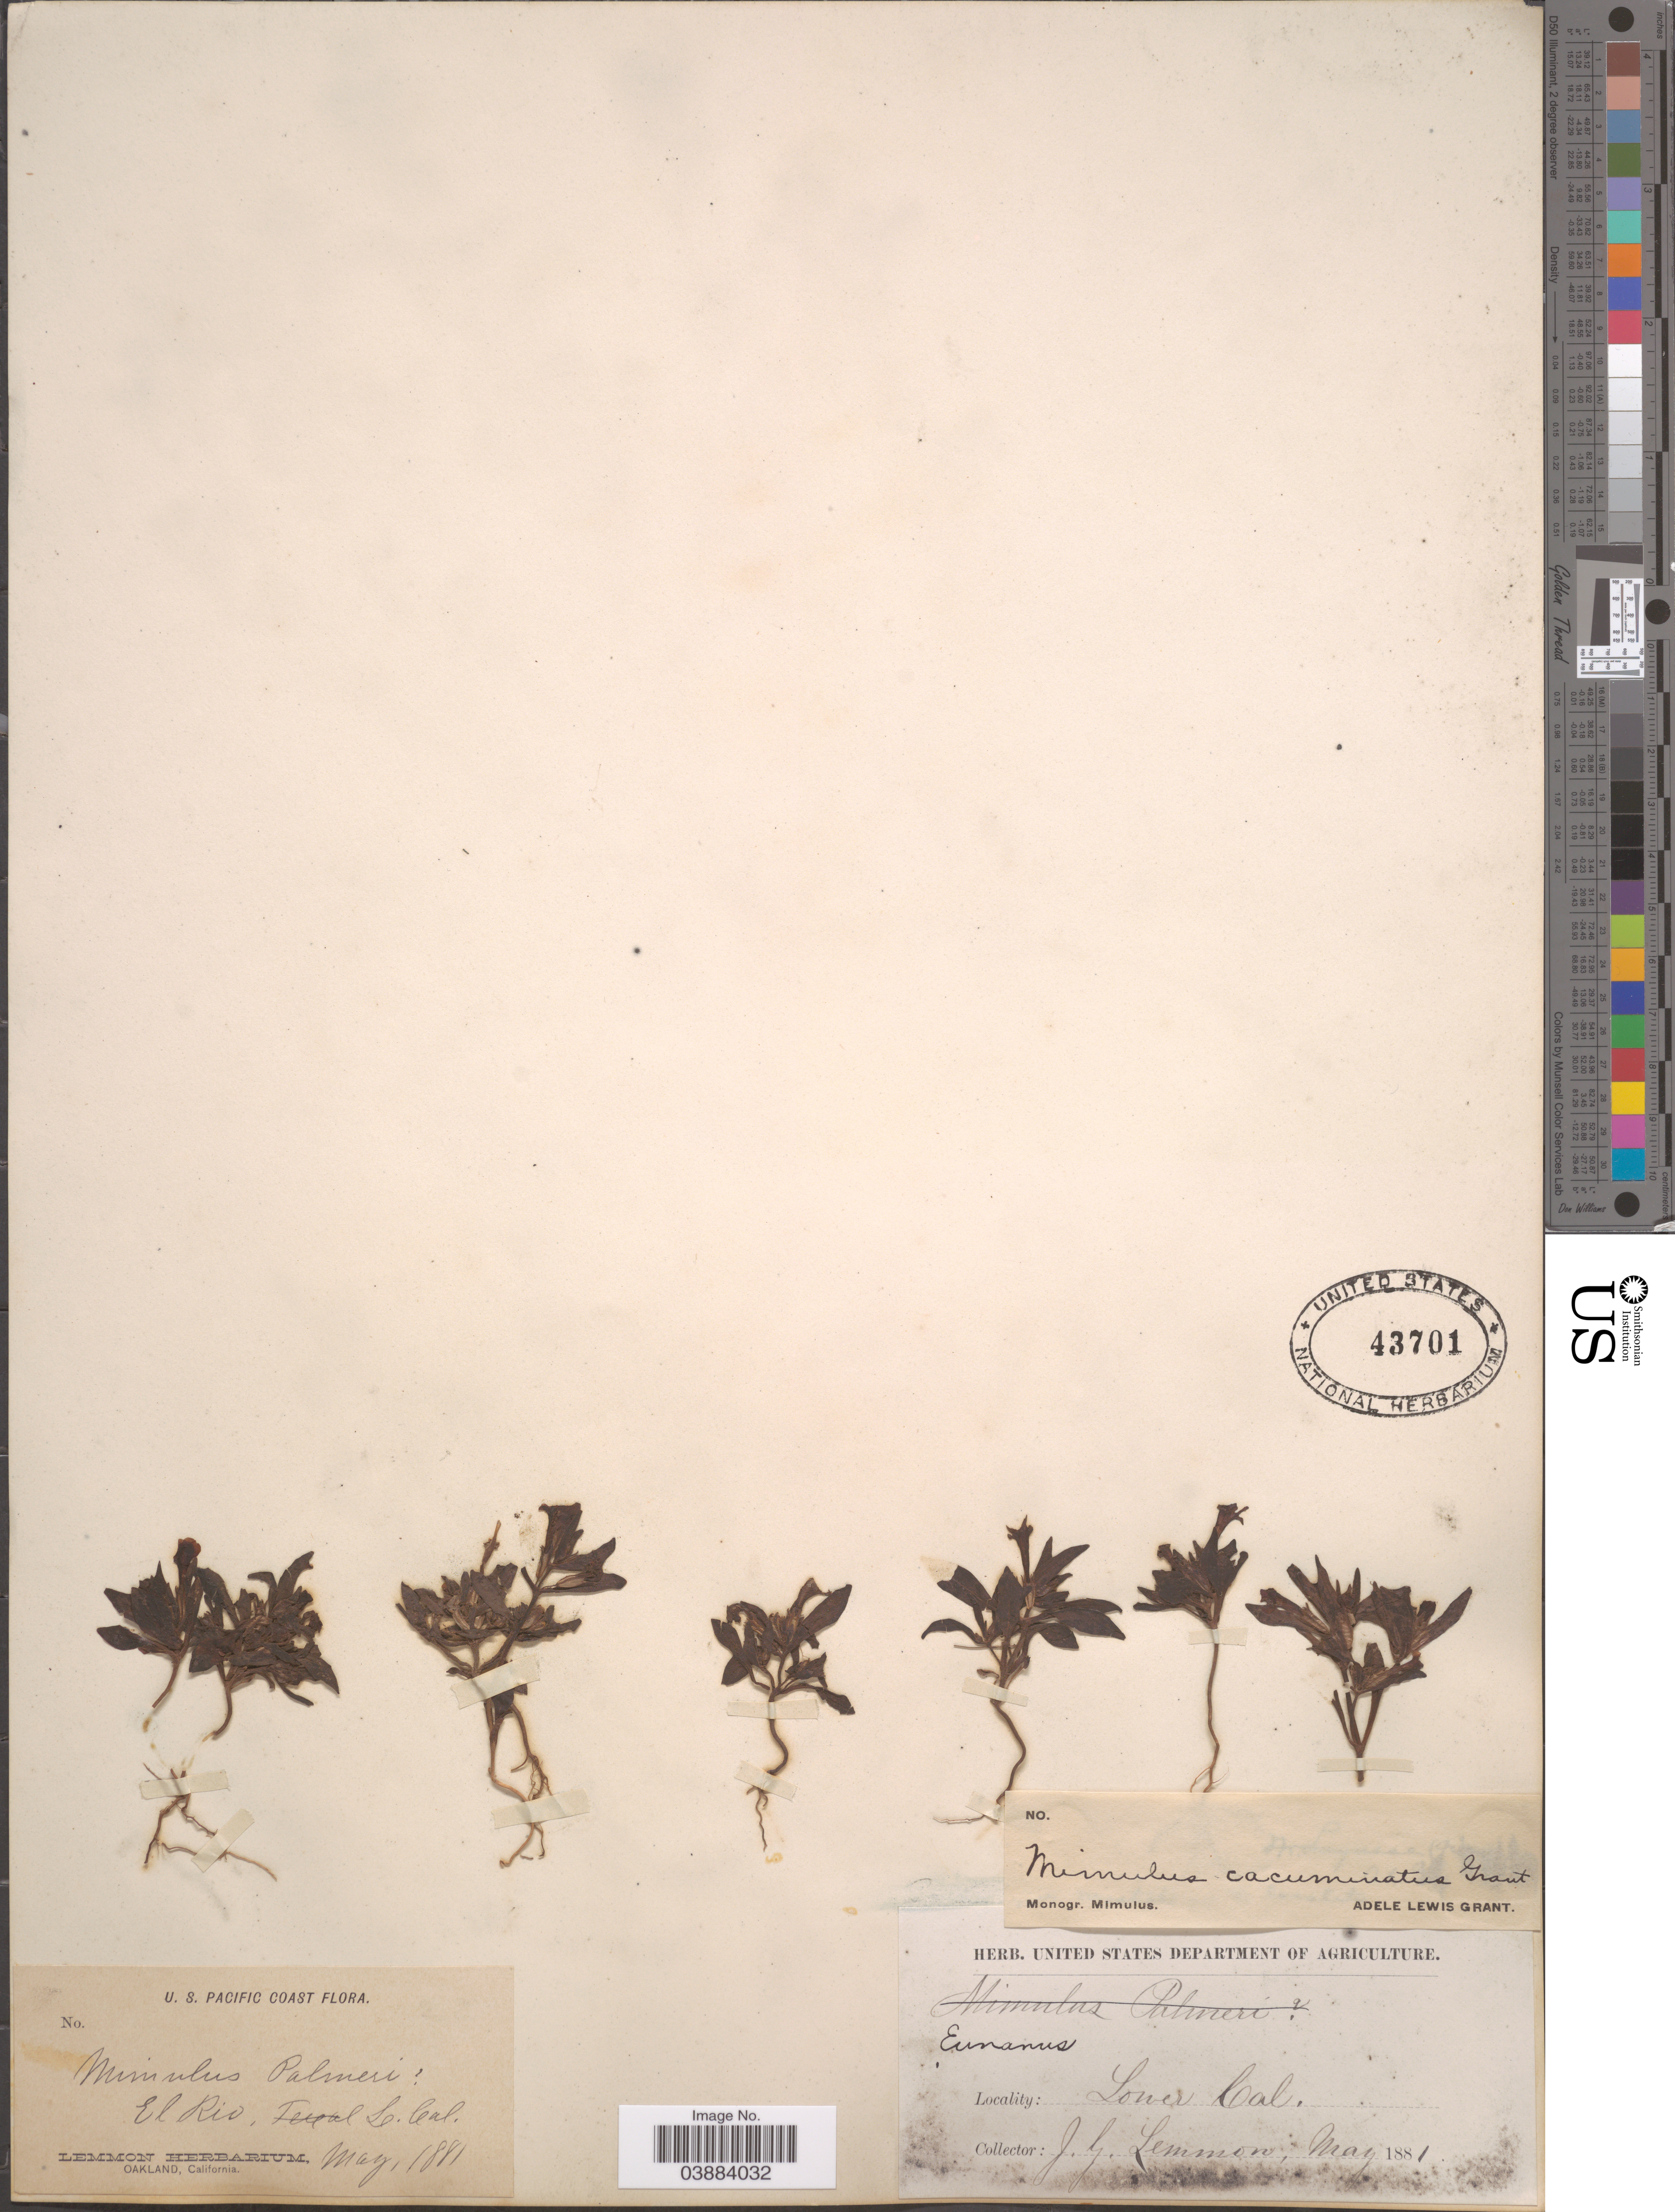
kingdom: Plantae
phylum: Tracheophyta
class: Magnoliopsida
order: Lamiales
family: Phrymaceae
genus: Mimulus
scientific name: Mimulus cacuminatus Grant, ined.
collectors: J. Lemmon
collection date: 1881-05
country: United States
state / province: California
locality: U. S. Pacific Coast. El Rio. Lower Cal.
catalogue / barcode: US 43701